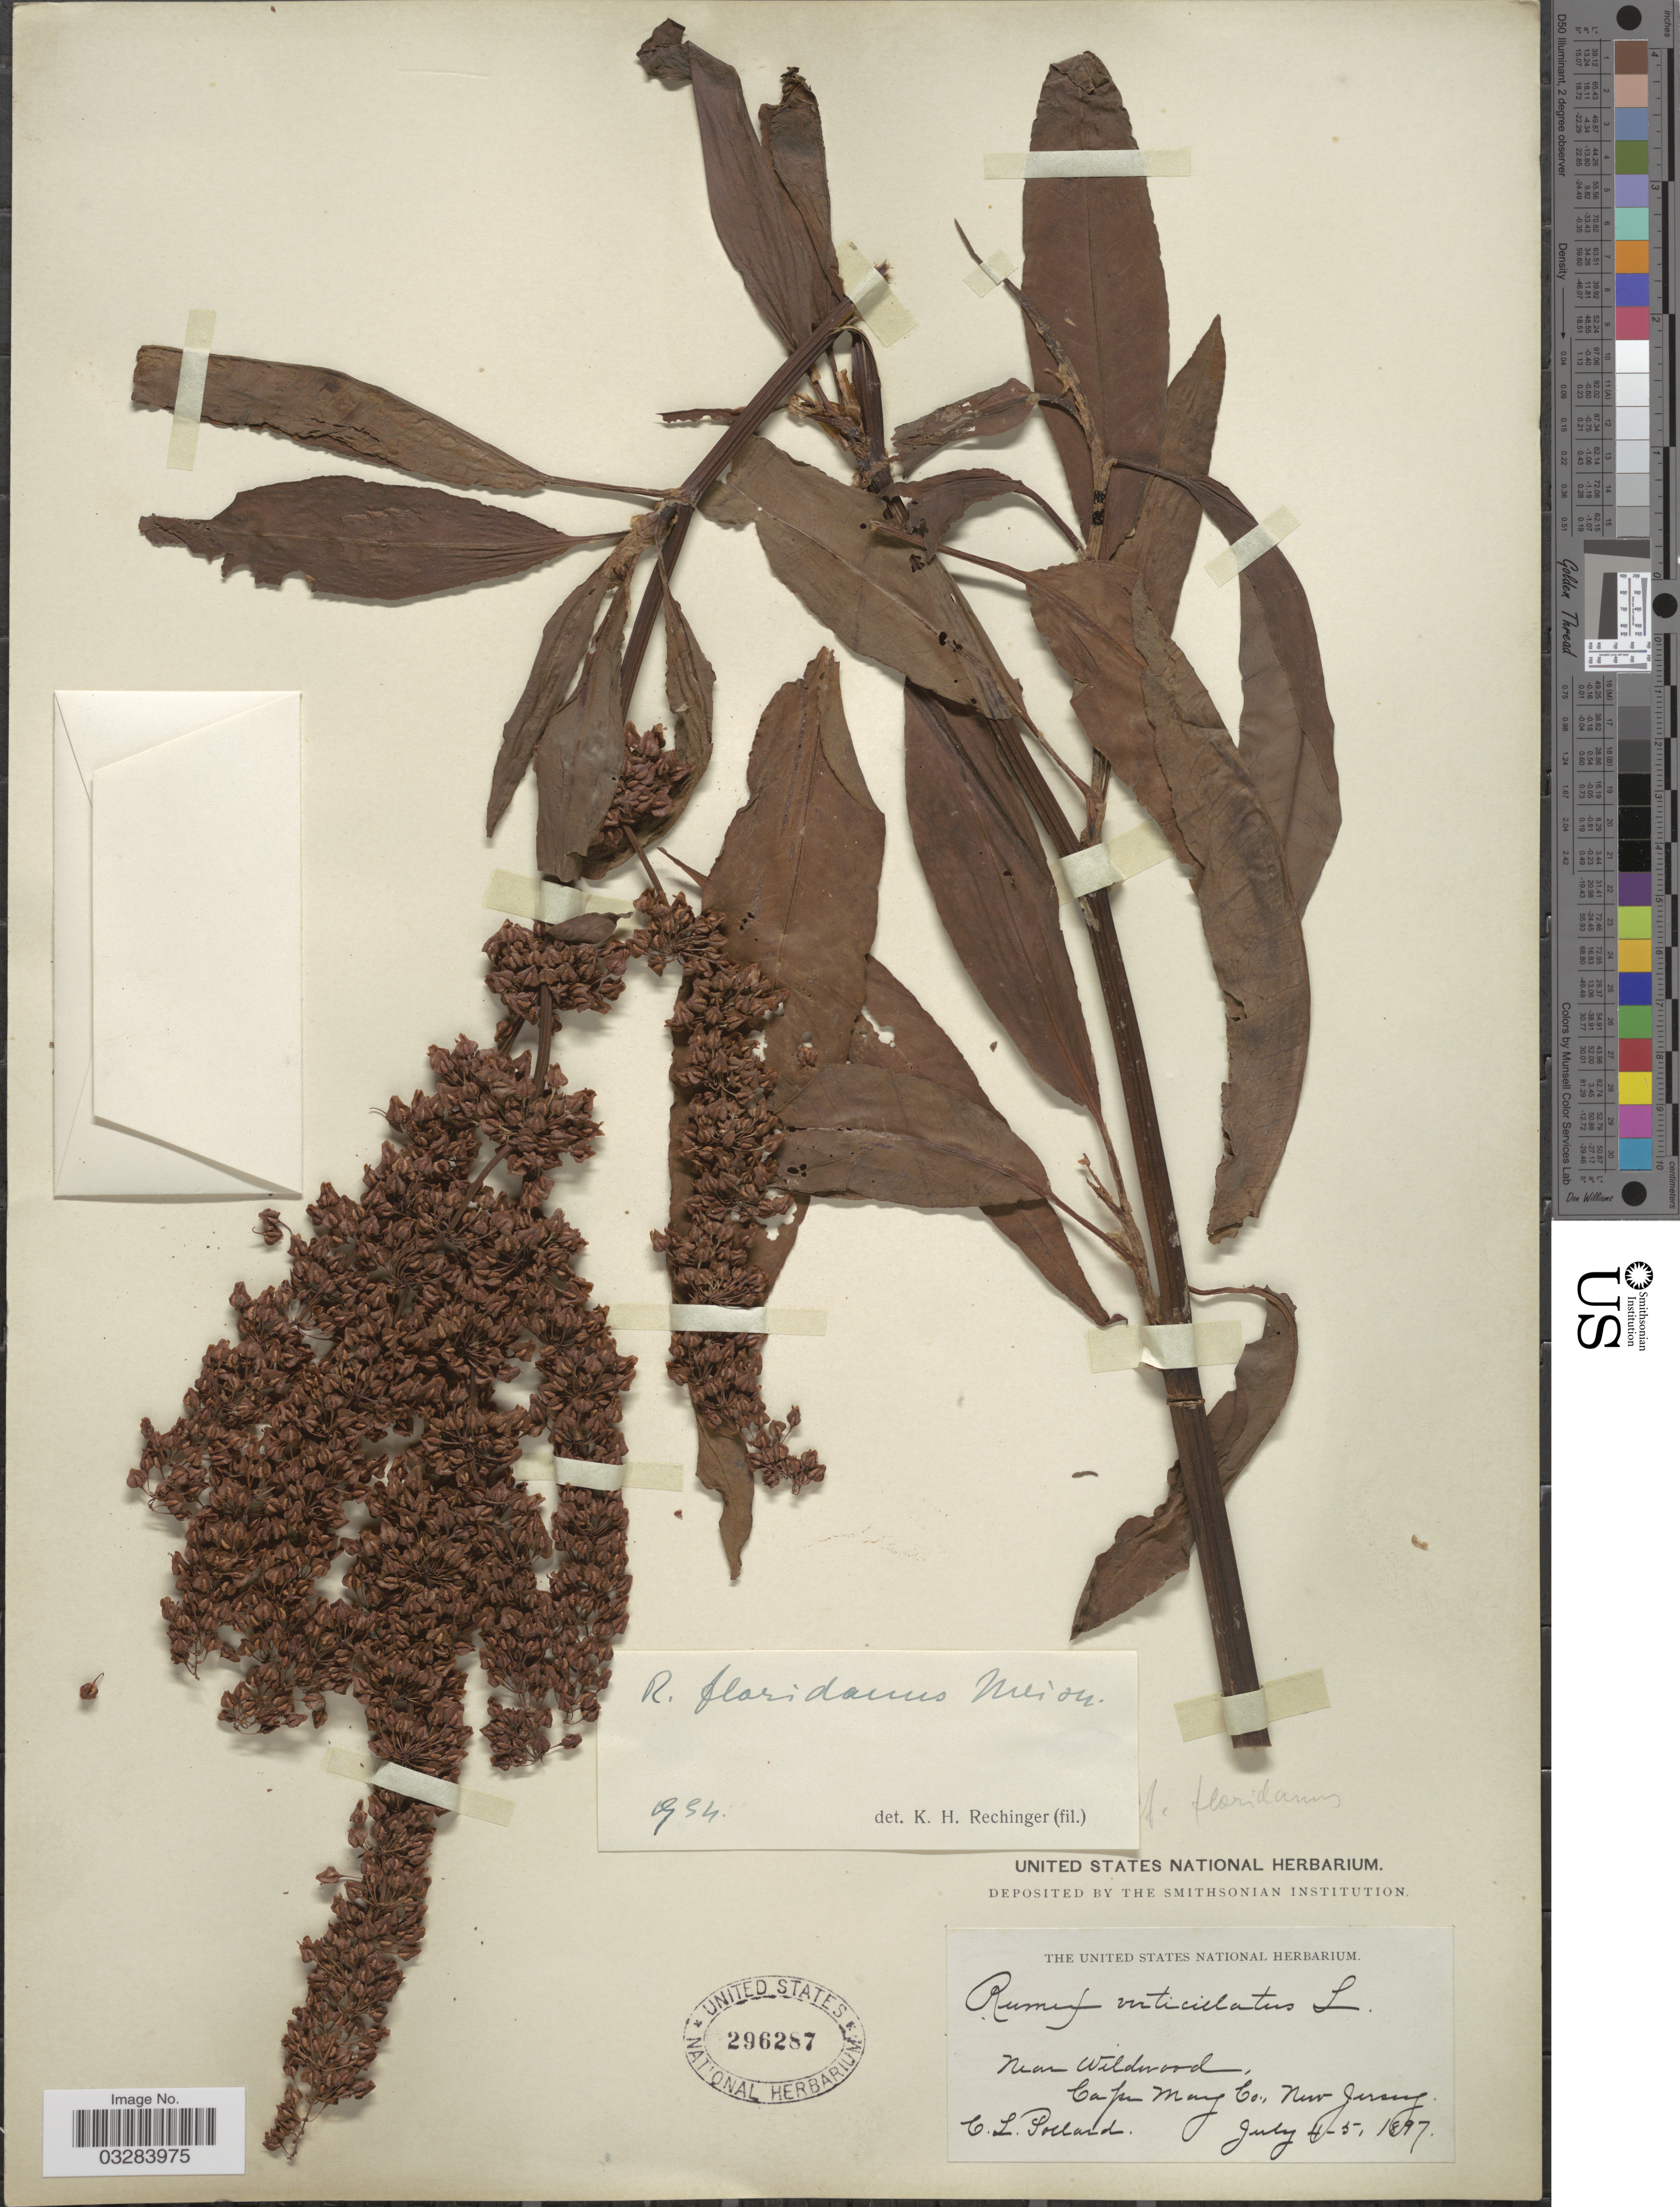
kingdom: Plantae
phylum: Tracheophyta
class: Magnoliopsida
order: Caryophyllales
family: Polygonaceae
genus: Rumex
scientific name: Rumex floridanus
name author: Meisn.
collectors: C. L. Pollard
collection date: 1897-07-04/1897-07-05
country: United States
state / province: New Jersey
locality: Near Wildwood, Cape May Co.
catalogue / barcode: US 296287